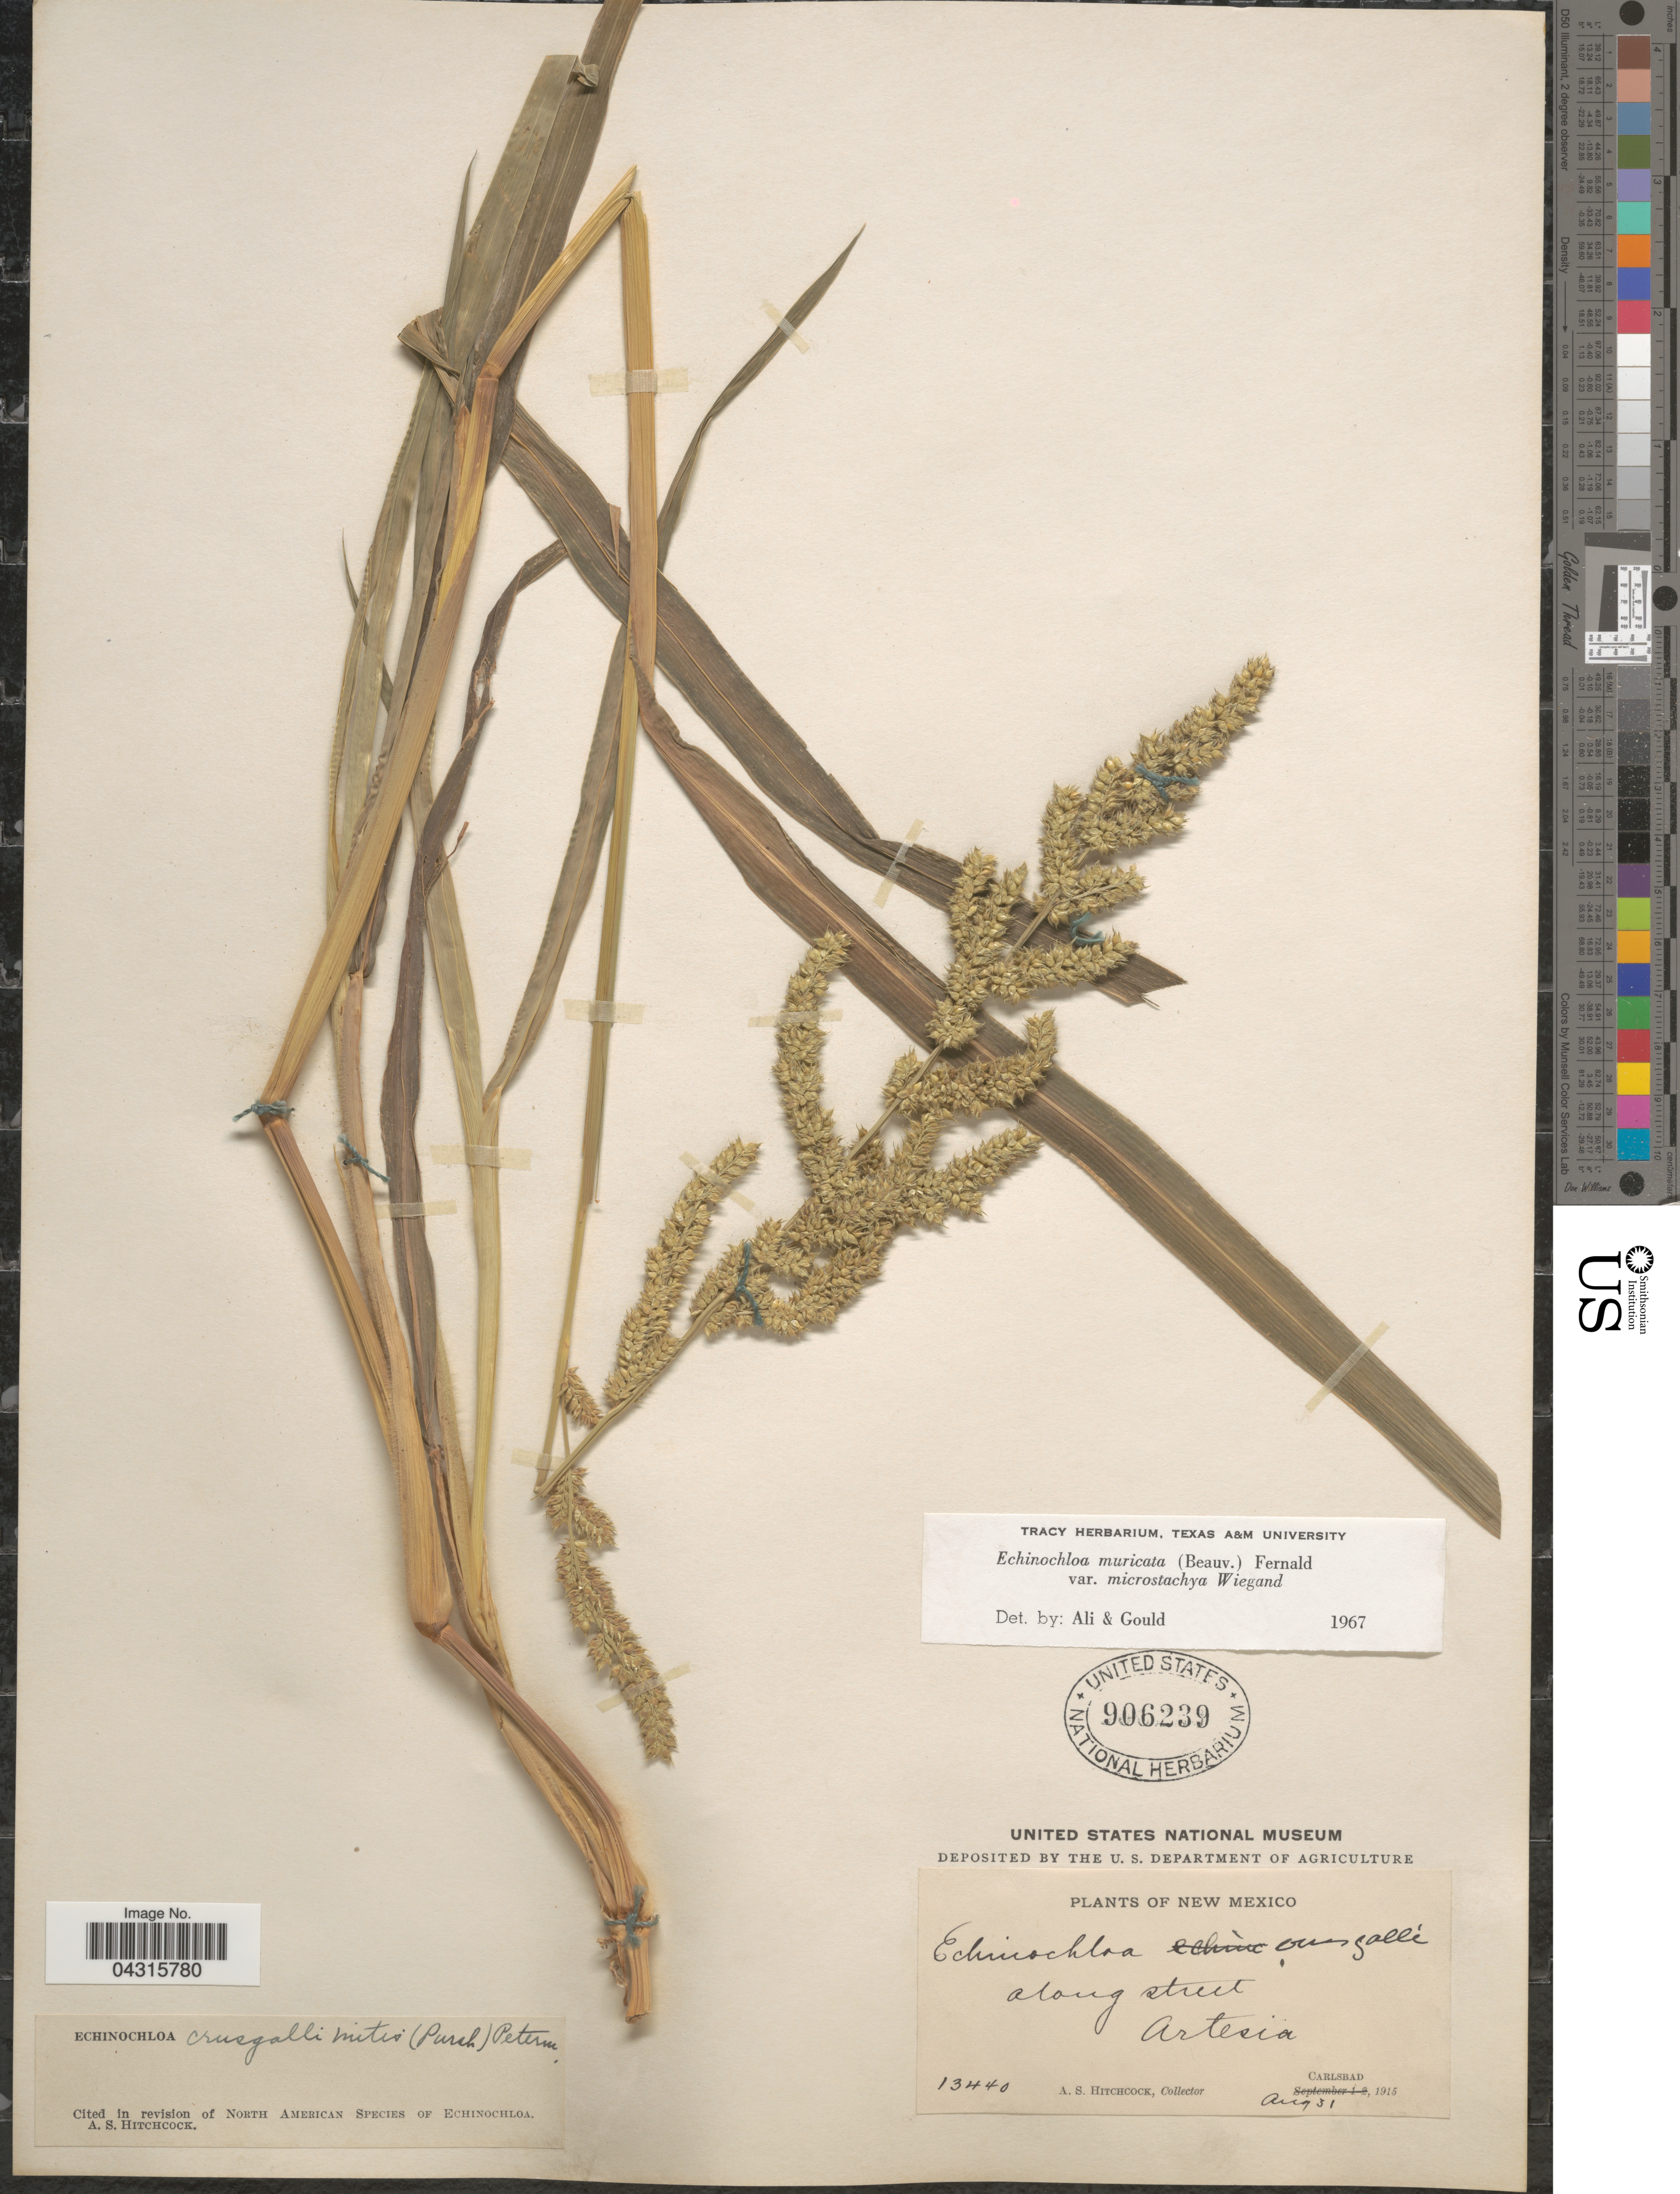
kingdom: Plantae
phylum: Tracheophyta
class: Liliopsida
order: Poales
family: Poaceae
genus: Echinochloa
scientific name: Echinochloa muricata var. microstachya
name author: Wiegand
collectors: A. S. Hitchcock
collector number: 13440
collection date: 1915-08-31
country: United States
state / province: New Mexico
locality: Along street Artesia. Carlsbad.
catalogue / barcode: US 906239